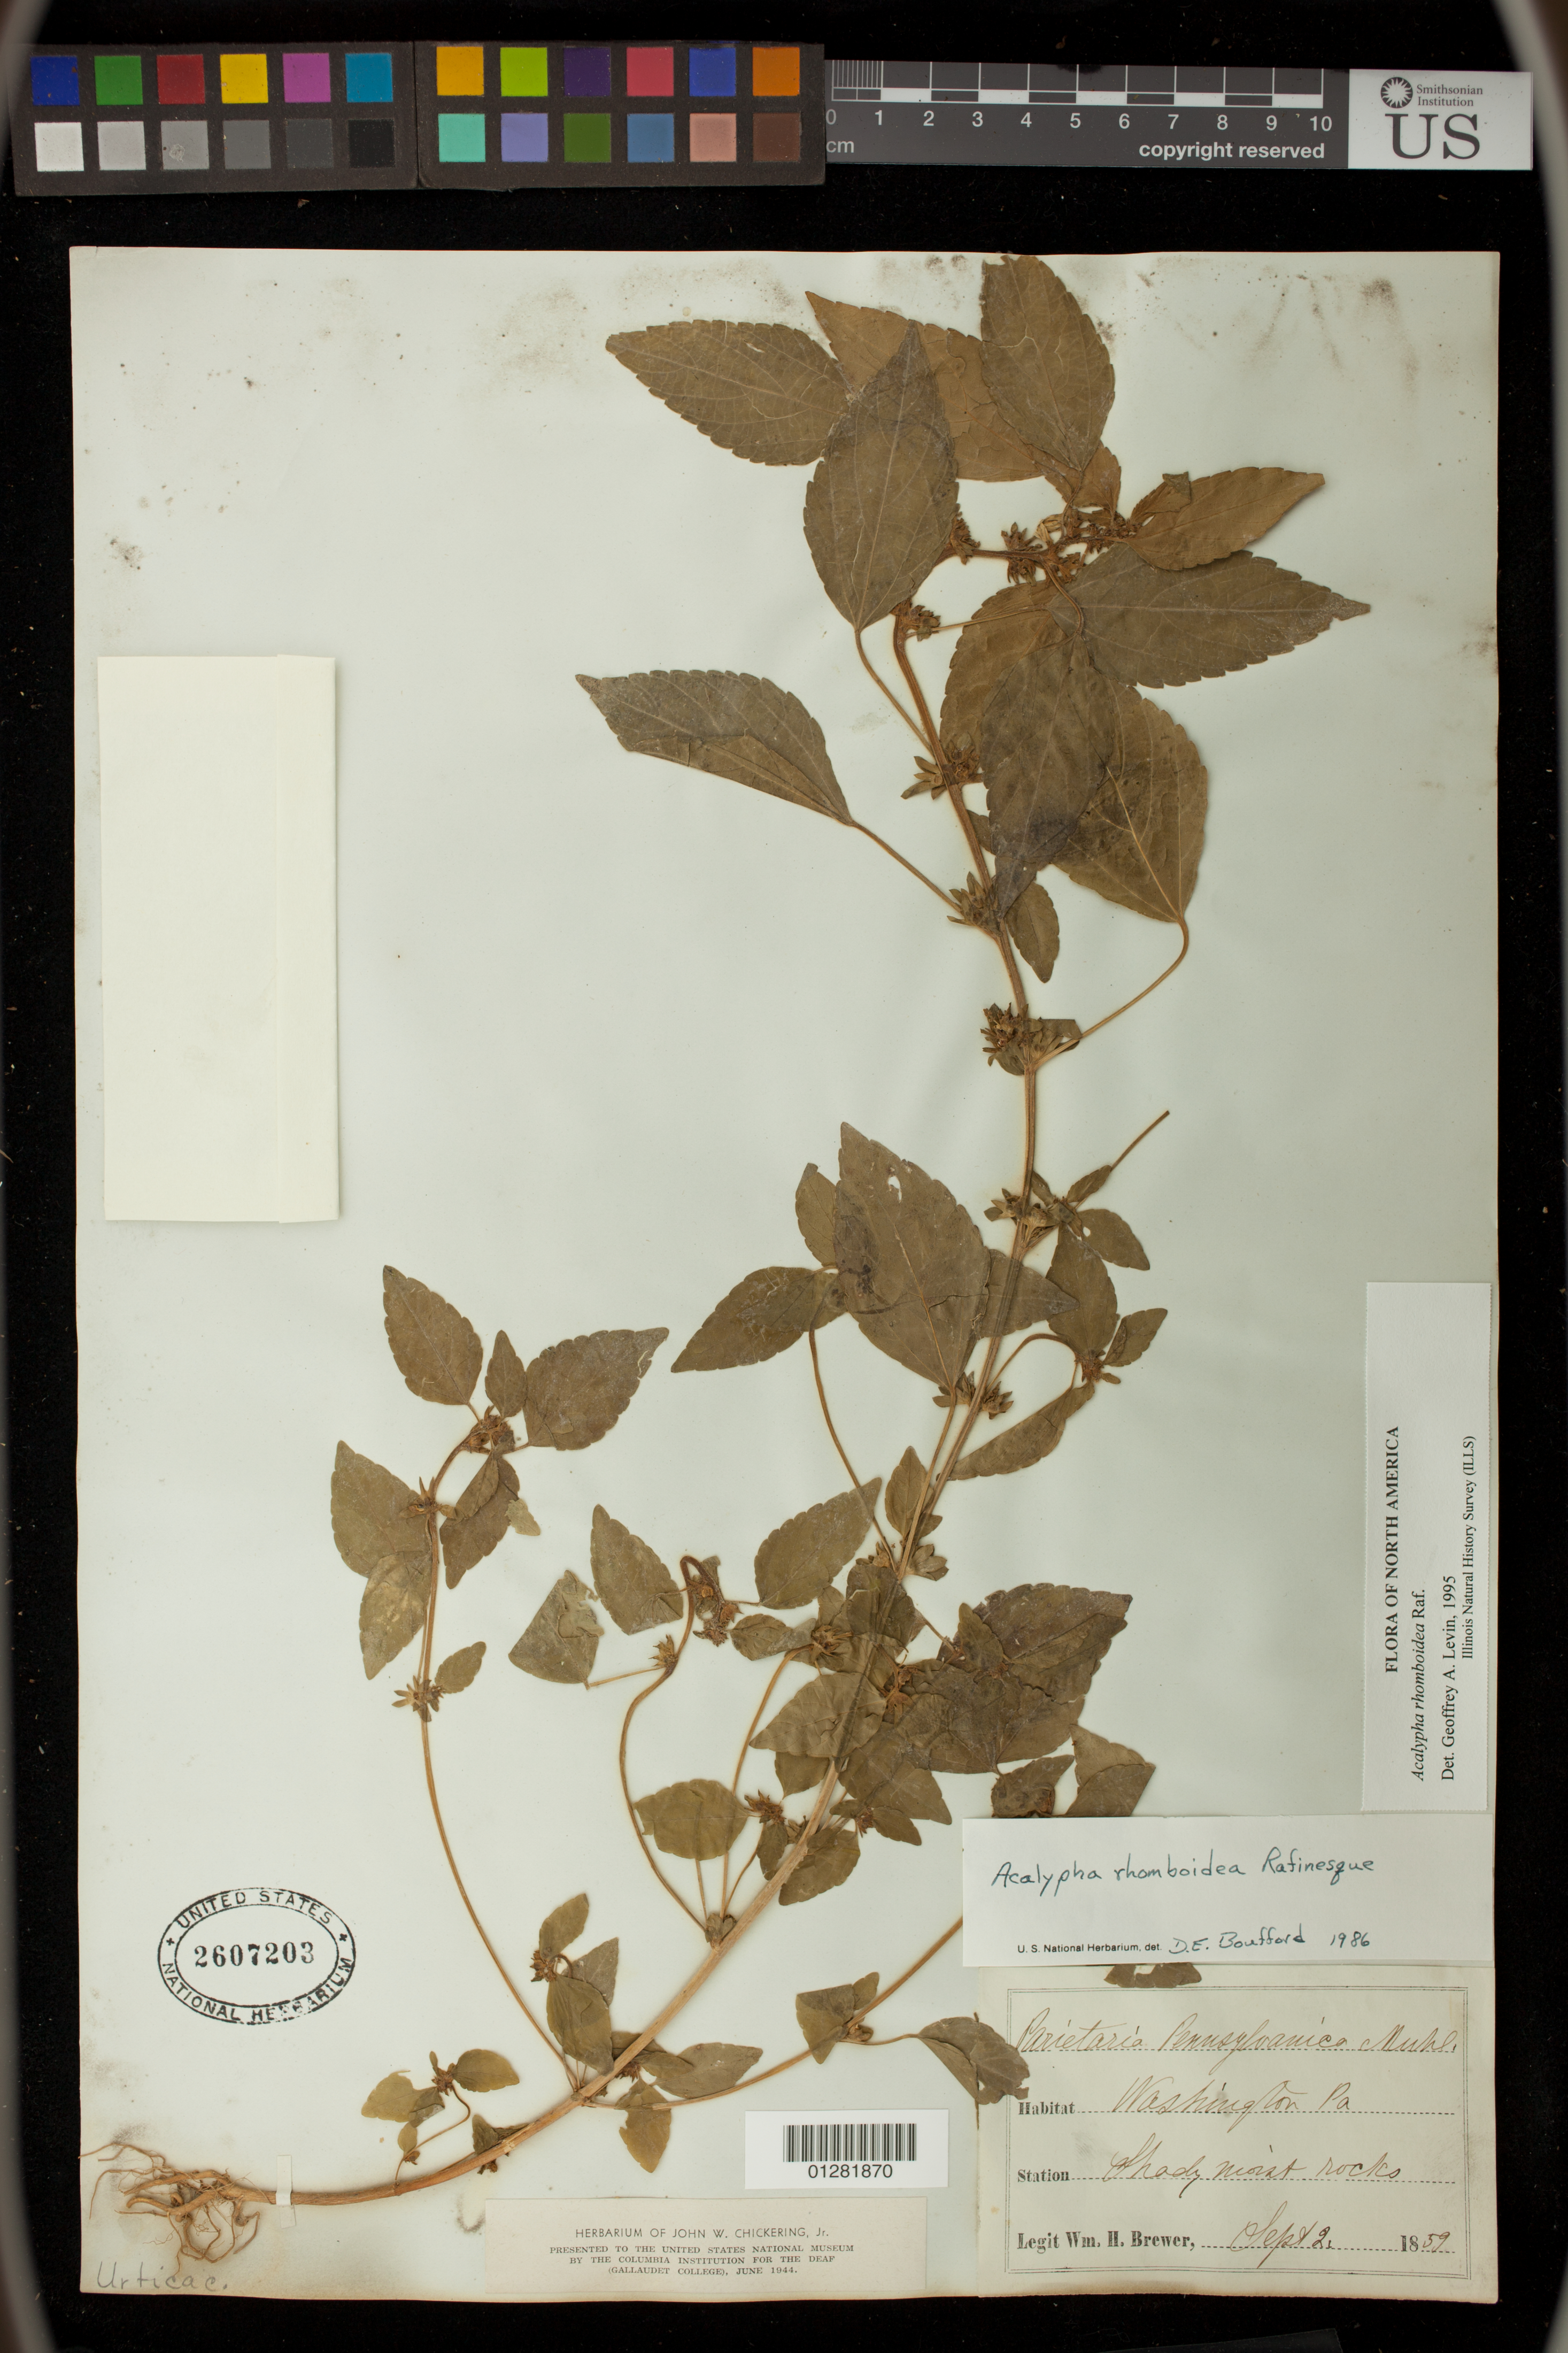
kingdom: Plantae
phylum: Tracheophyta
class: Magnoliopsida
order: Malpighiales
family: Euphorbiaceae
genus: Acalypha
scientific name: Acalypha rhomboidea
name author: Raf.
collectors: W. H. Brewer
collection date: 1859-09-02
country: United States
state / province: Pennsylvania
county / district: Washington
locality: Washington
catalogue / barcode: US 2607203